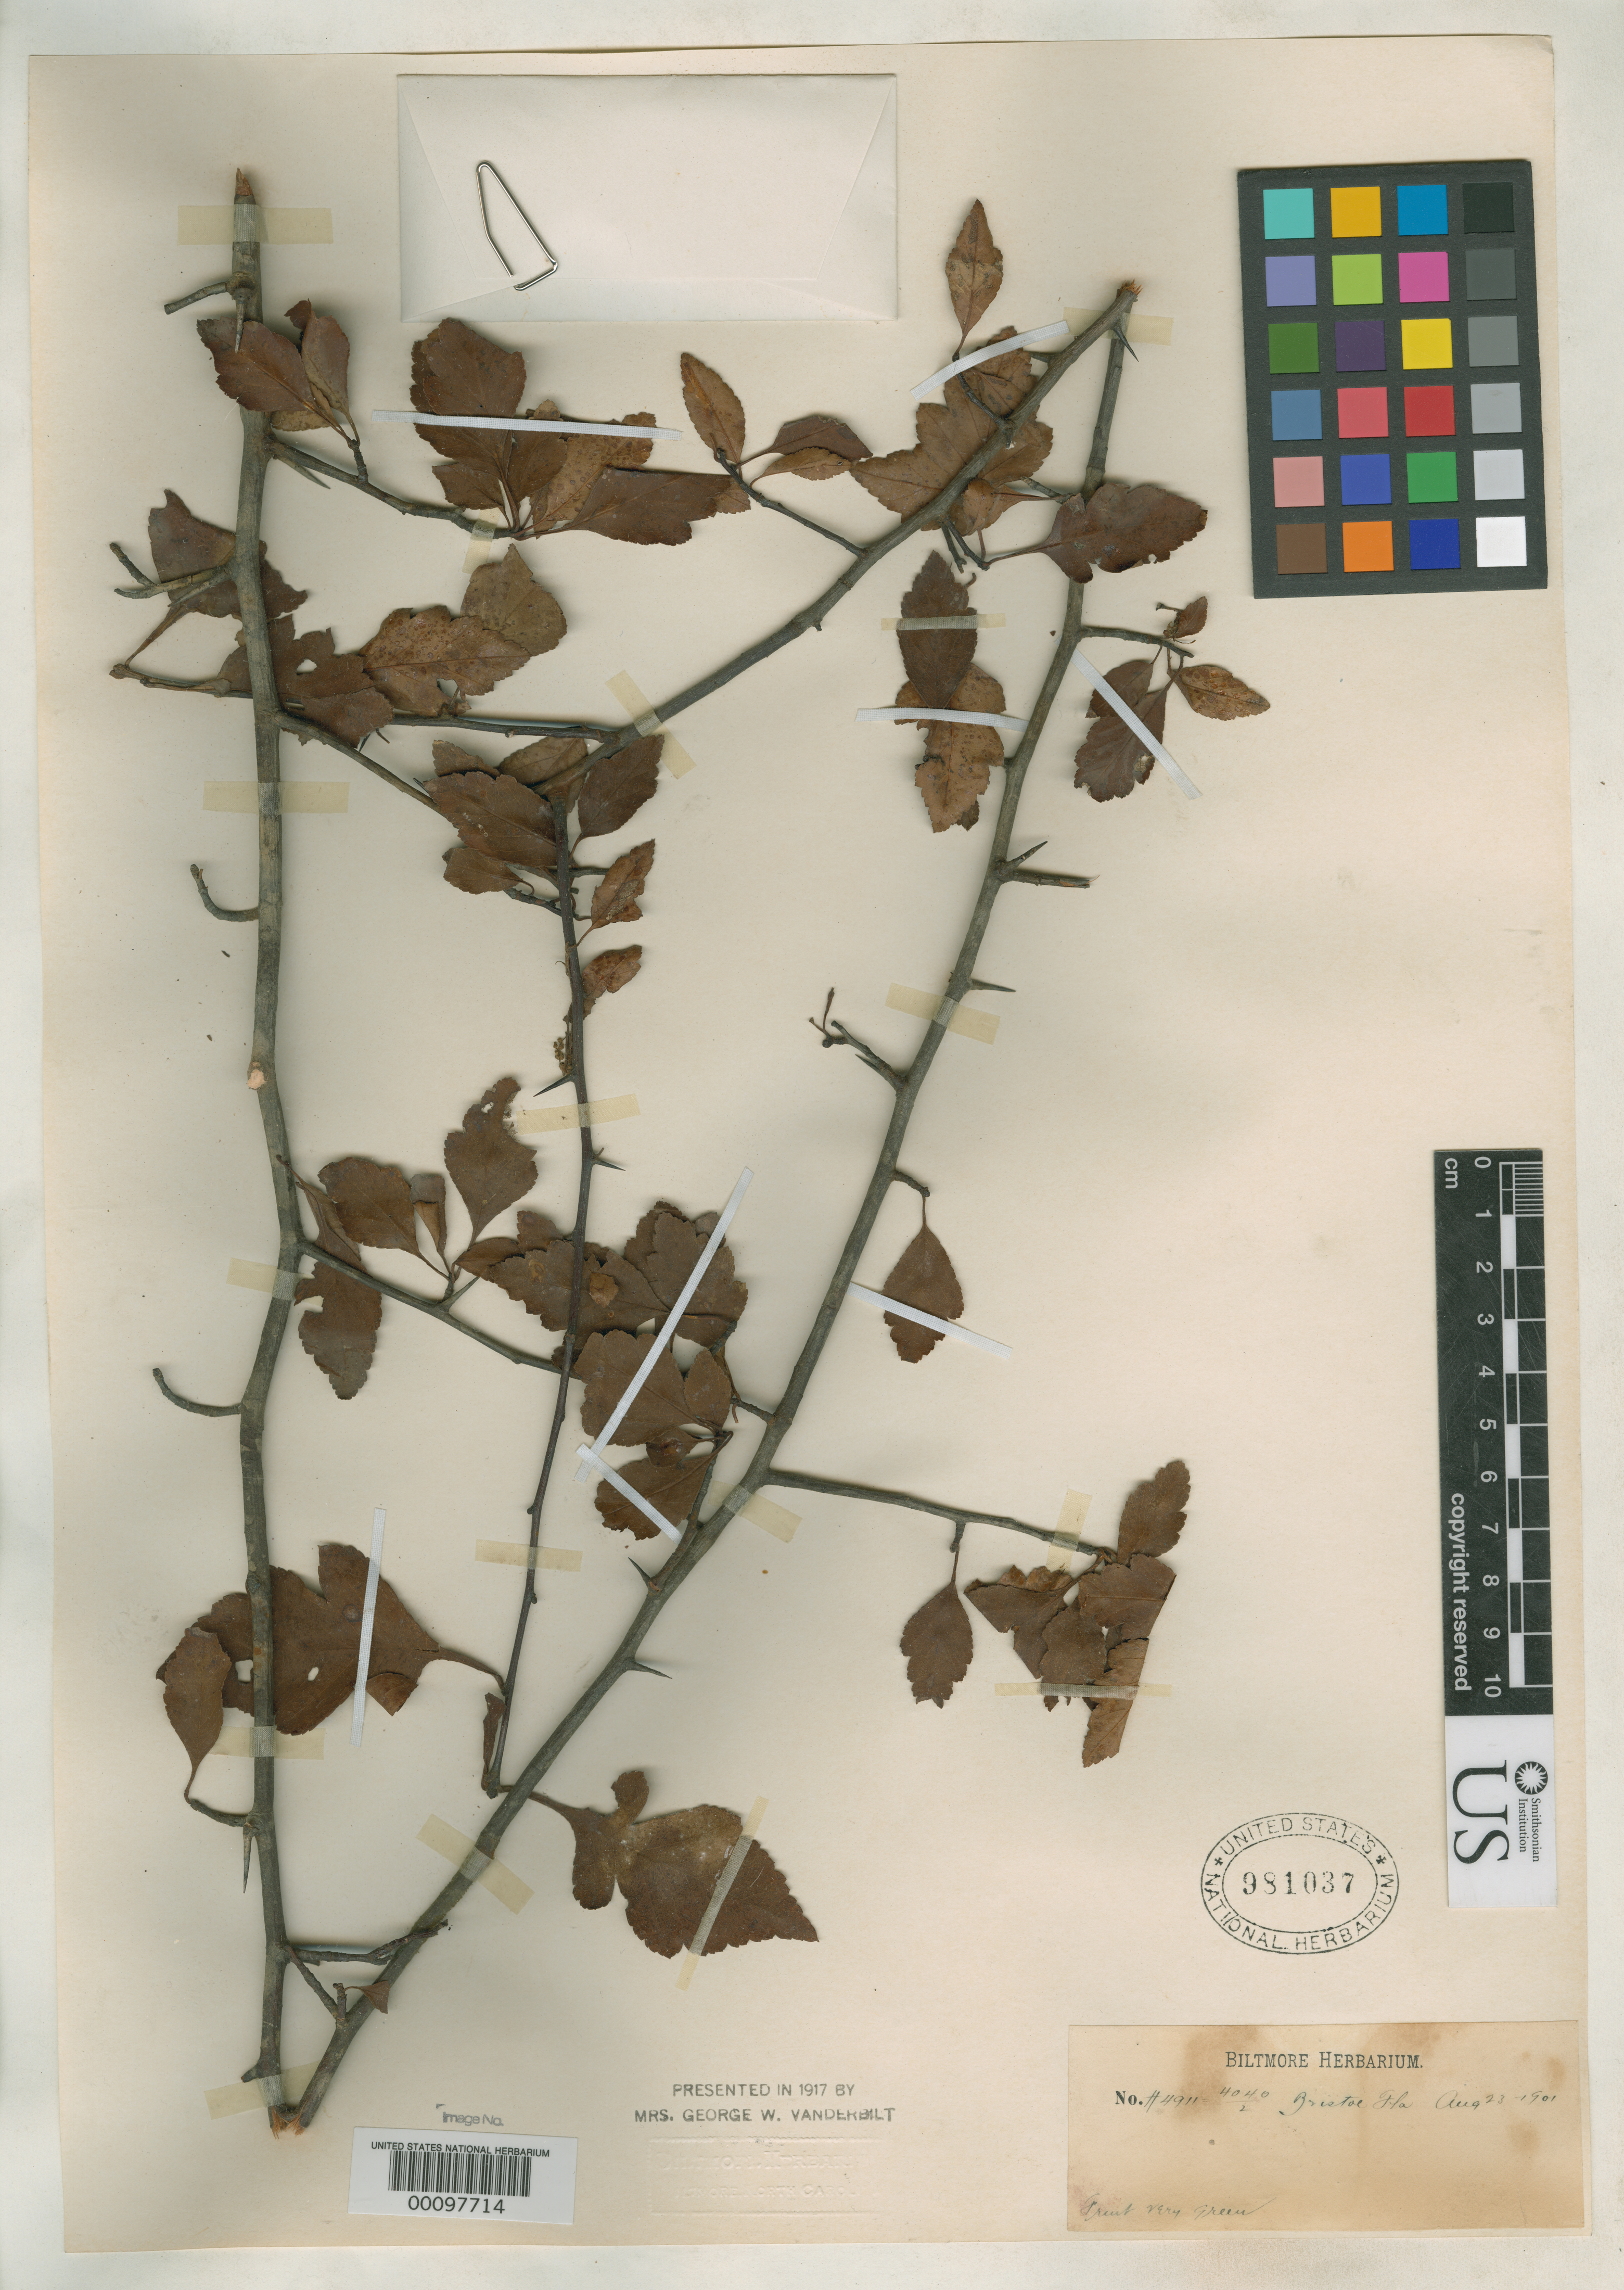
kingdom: Plantae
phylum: Tracheophyta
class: Magnoliopsida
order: Rosales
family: Rosaceae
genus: Crataegus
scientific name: Crataegus concinna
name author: Beadle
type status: Syntype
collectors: ex herb. Biltmore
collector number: H 4911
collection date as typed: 23 Aug 1901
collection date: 1901-08-23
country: United States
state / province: Florida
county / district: Liberty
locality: Near Bristol.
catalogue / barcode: US 981037